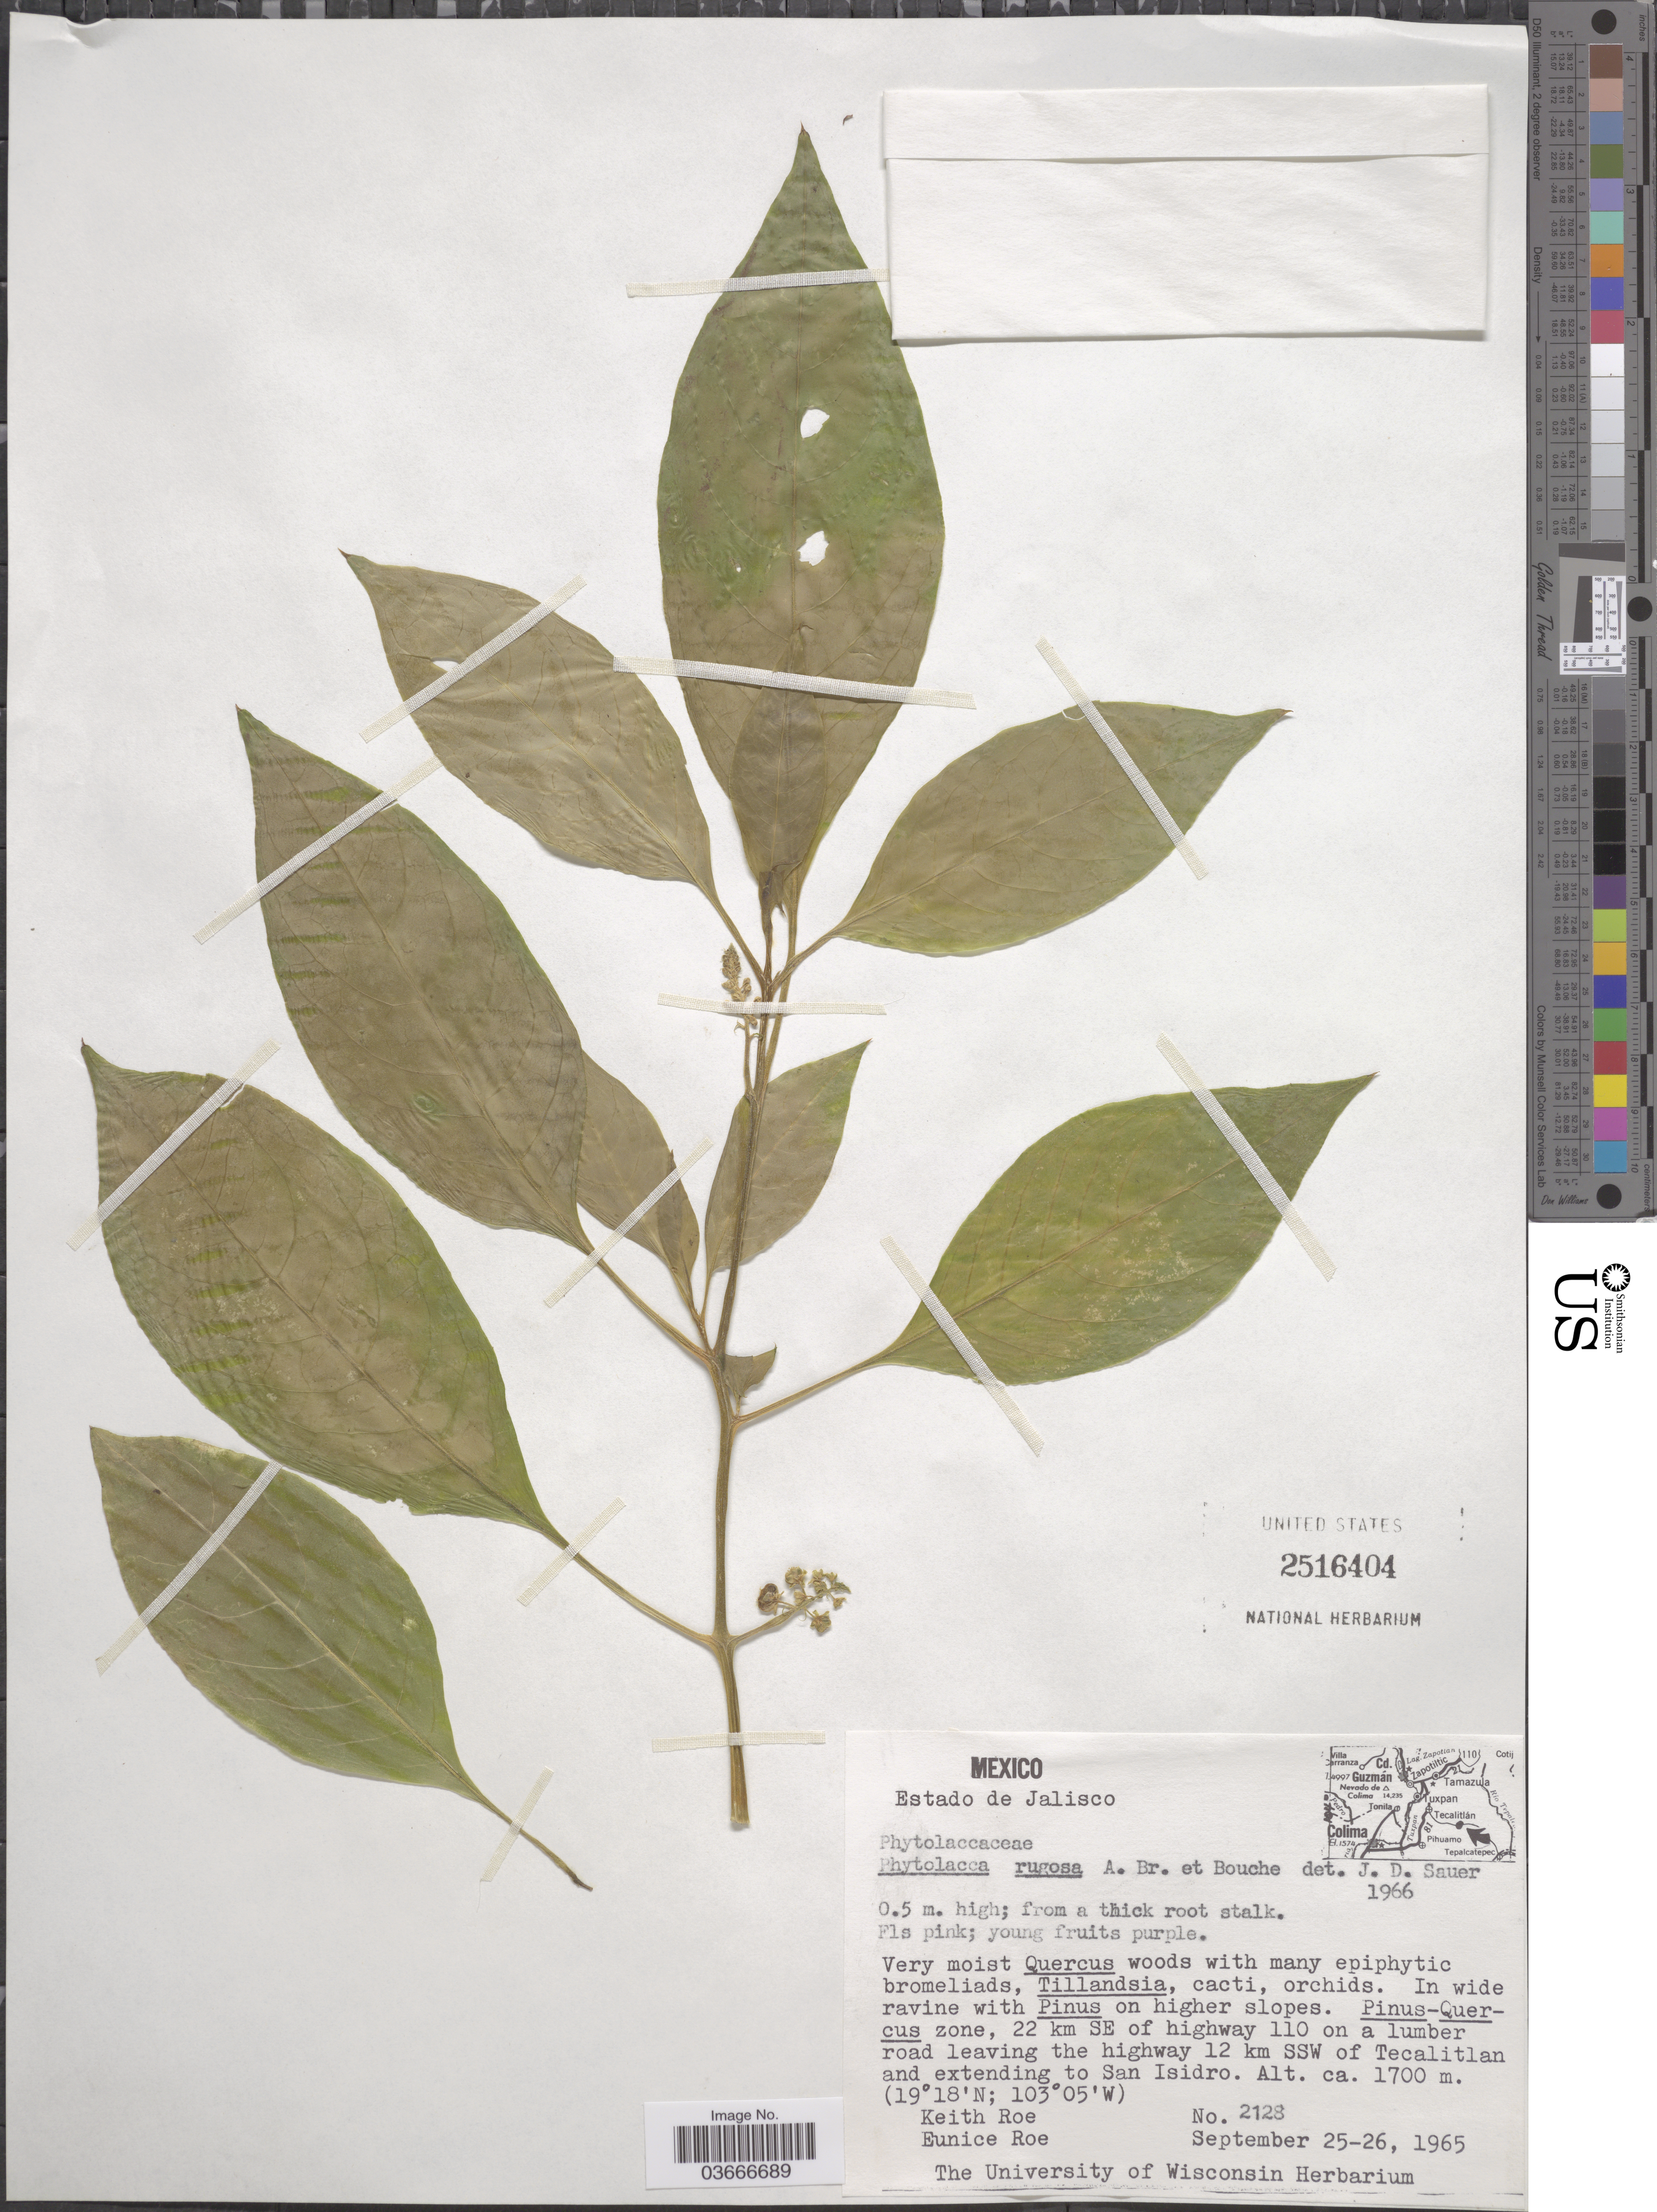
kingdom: Plantae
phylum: Tracheophyta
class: Magnoliopsida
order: Caryophyllales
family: Phytolaccaceae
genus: Phytolacca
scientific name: Phytolacca rugosa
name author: A. Braun & C.D. Bouché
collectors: K. E. Roe & E. Roe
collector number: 2128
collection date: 1965-09-25/1965-09-26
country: Mexico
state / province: Jalisco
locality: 22 km SE of highway 110 on a lumber road leaving the highway 12 km SSW of Tecalitlan and extending to San Isidro.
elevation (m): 1700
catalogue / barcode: US 2516404